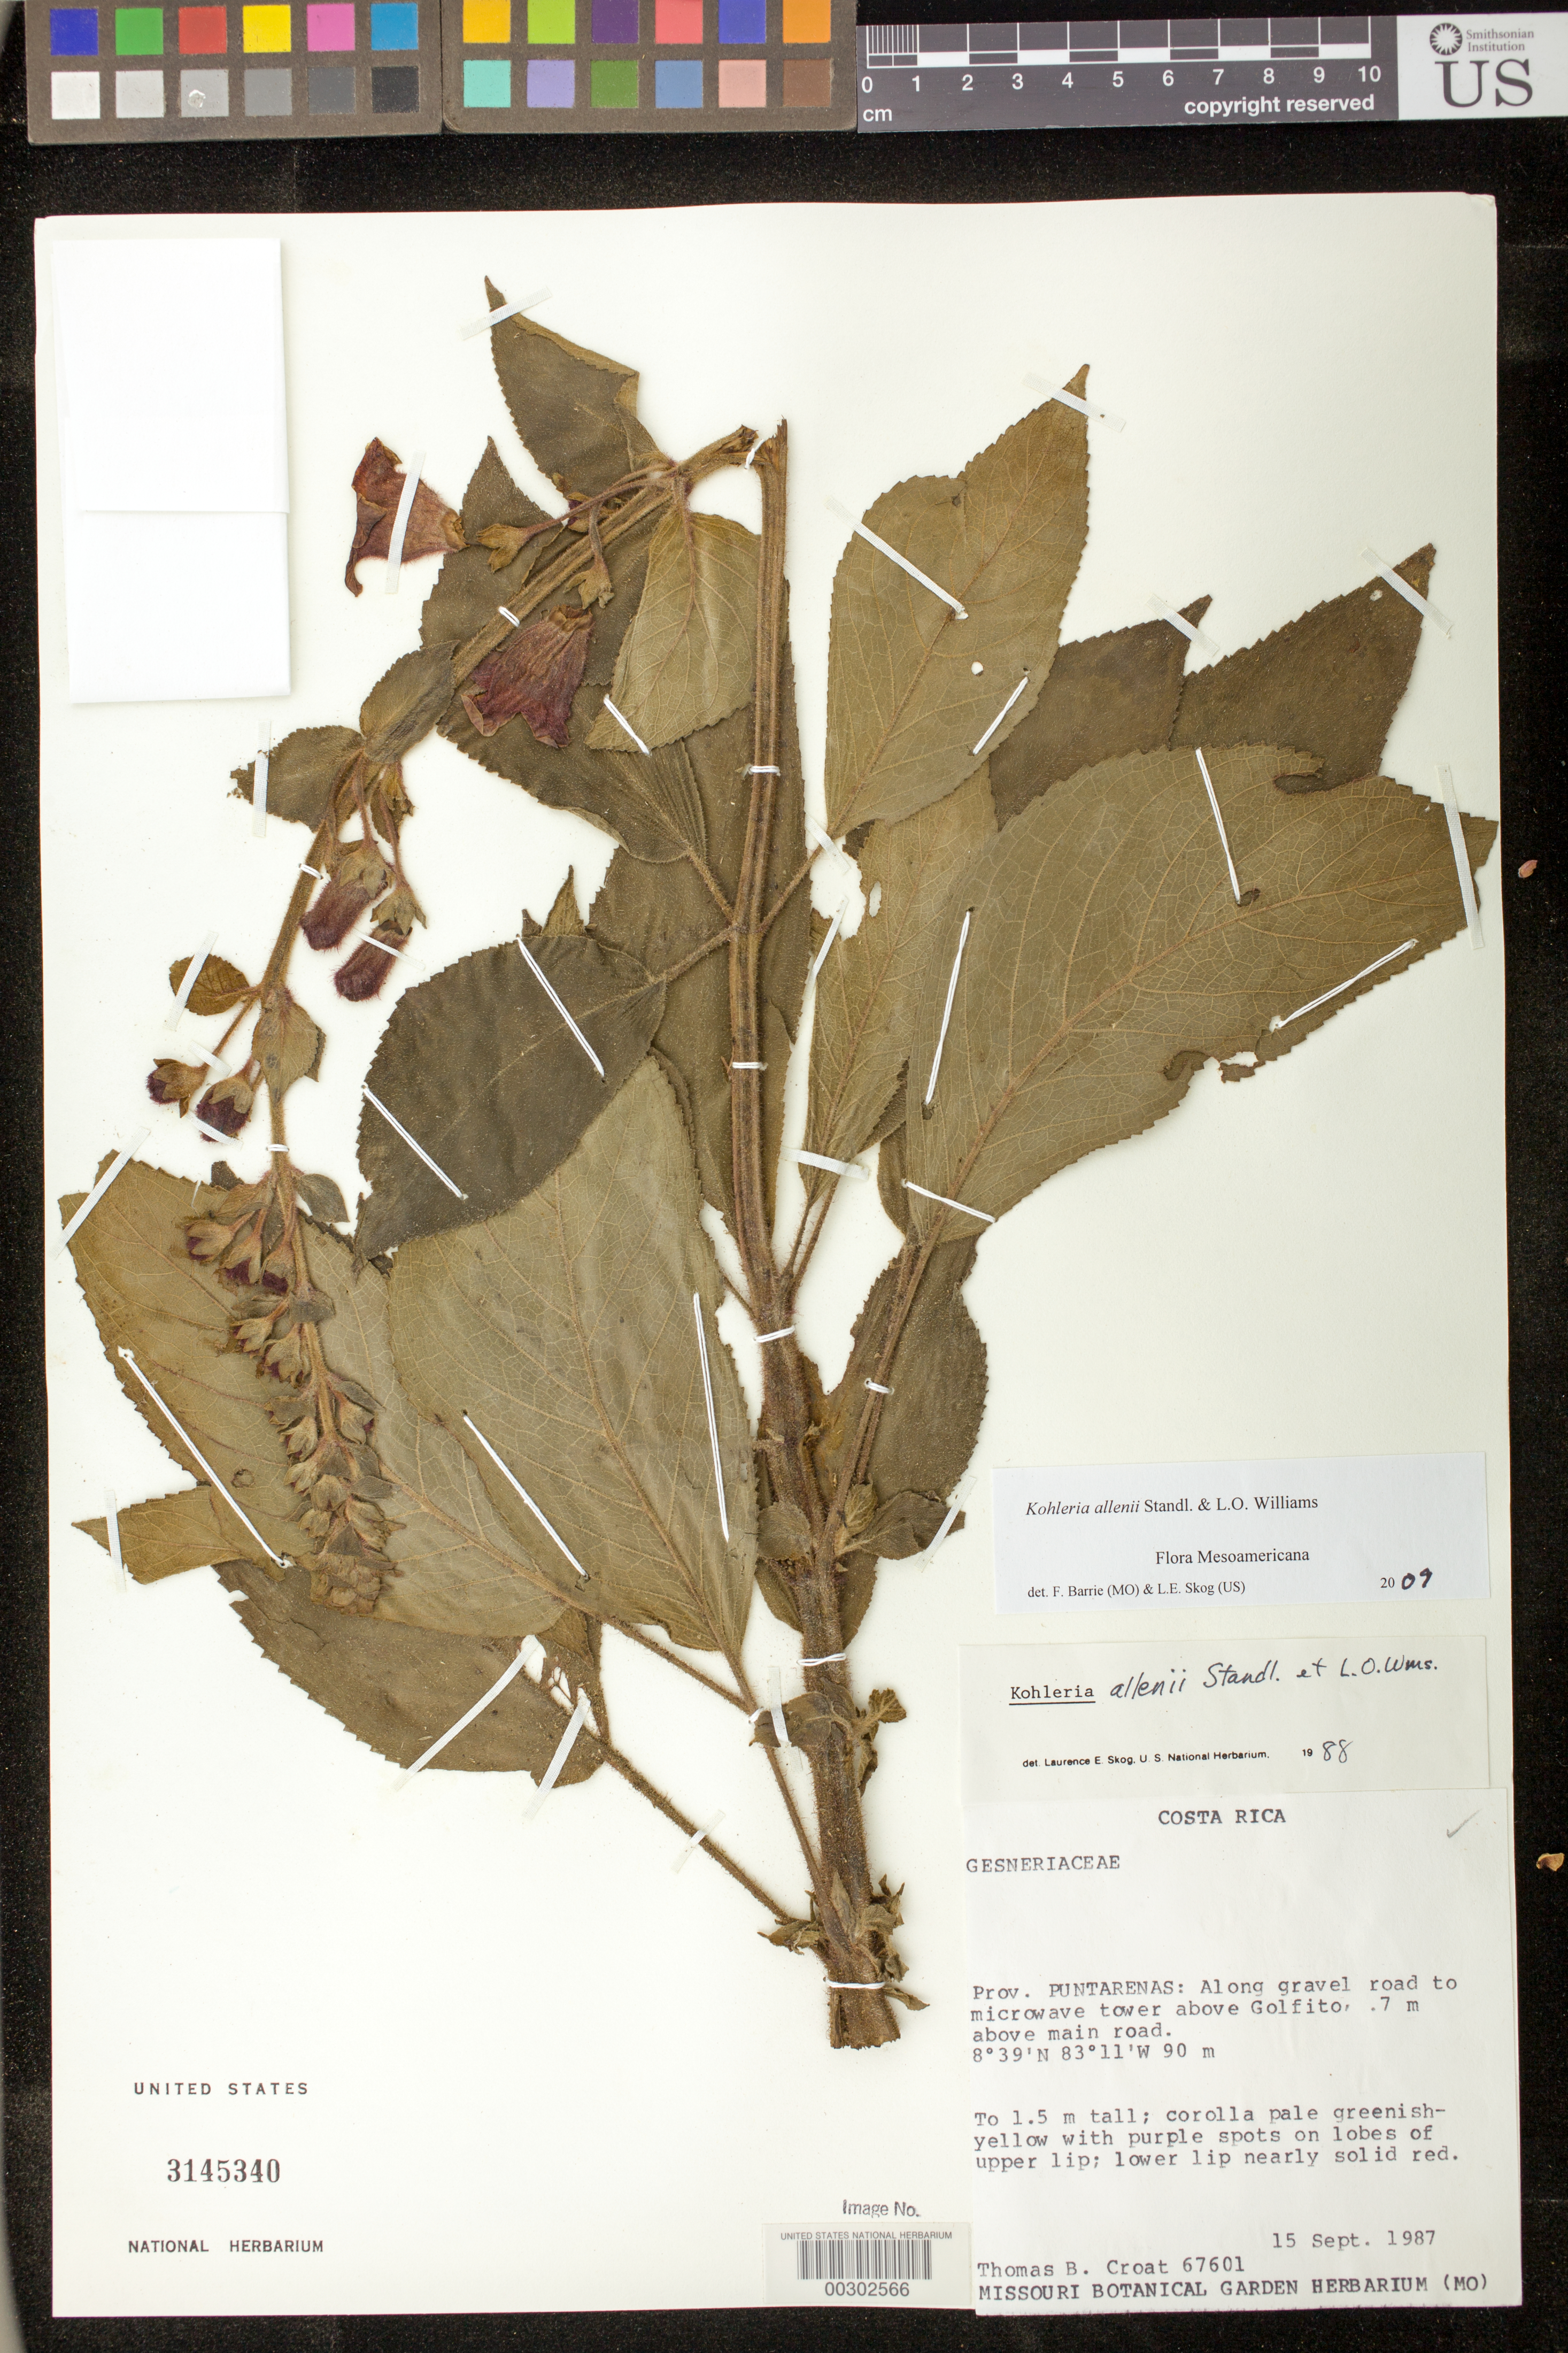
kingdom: Plantae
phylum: Tracheophyta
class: Magnoliopsida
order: Lamiales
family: Gesneriaceae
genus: Kohleria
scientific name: Kohleria allenii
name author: Standl. & L.O. Williams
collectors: T. B. Croat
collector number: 67601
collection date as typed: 15 Sep 1987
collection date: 1987-09-15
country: Costa Rica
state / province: Puntarenas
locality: Along gravel road to microwave tower above Golfito, .7 m above main road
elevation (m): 90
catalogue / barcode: US 3145340